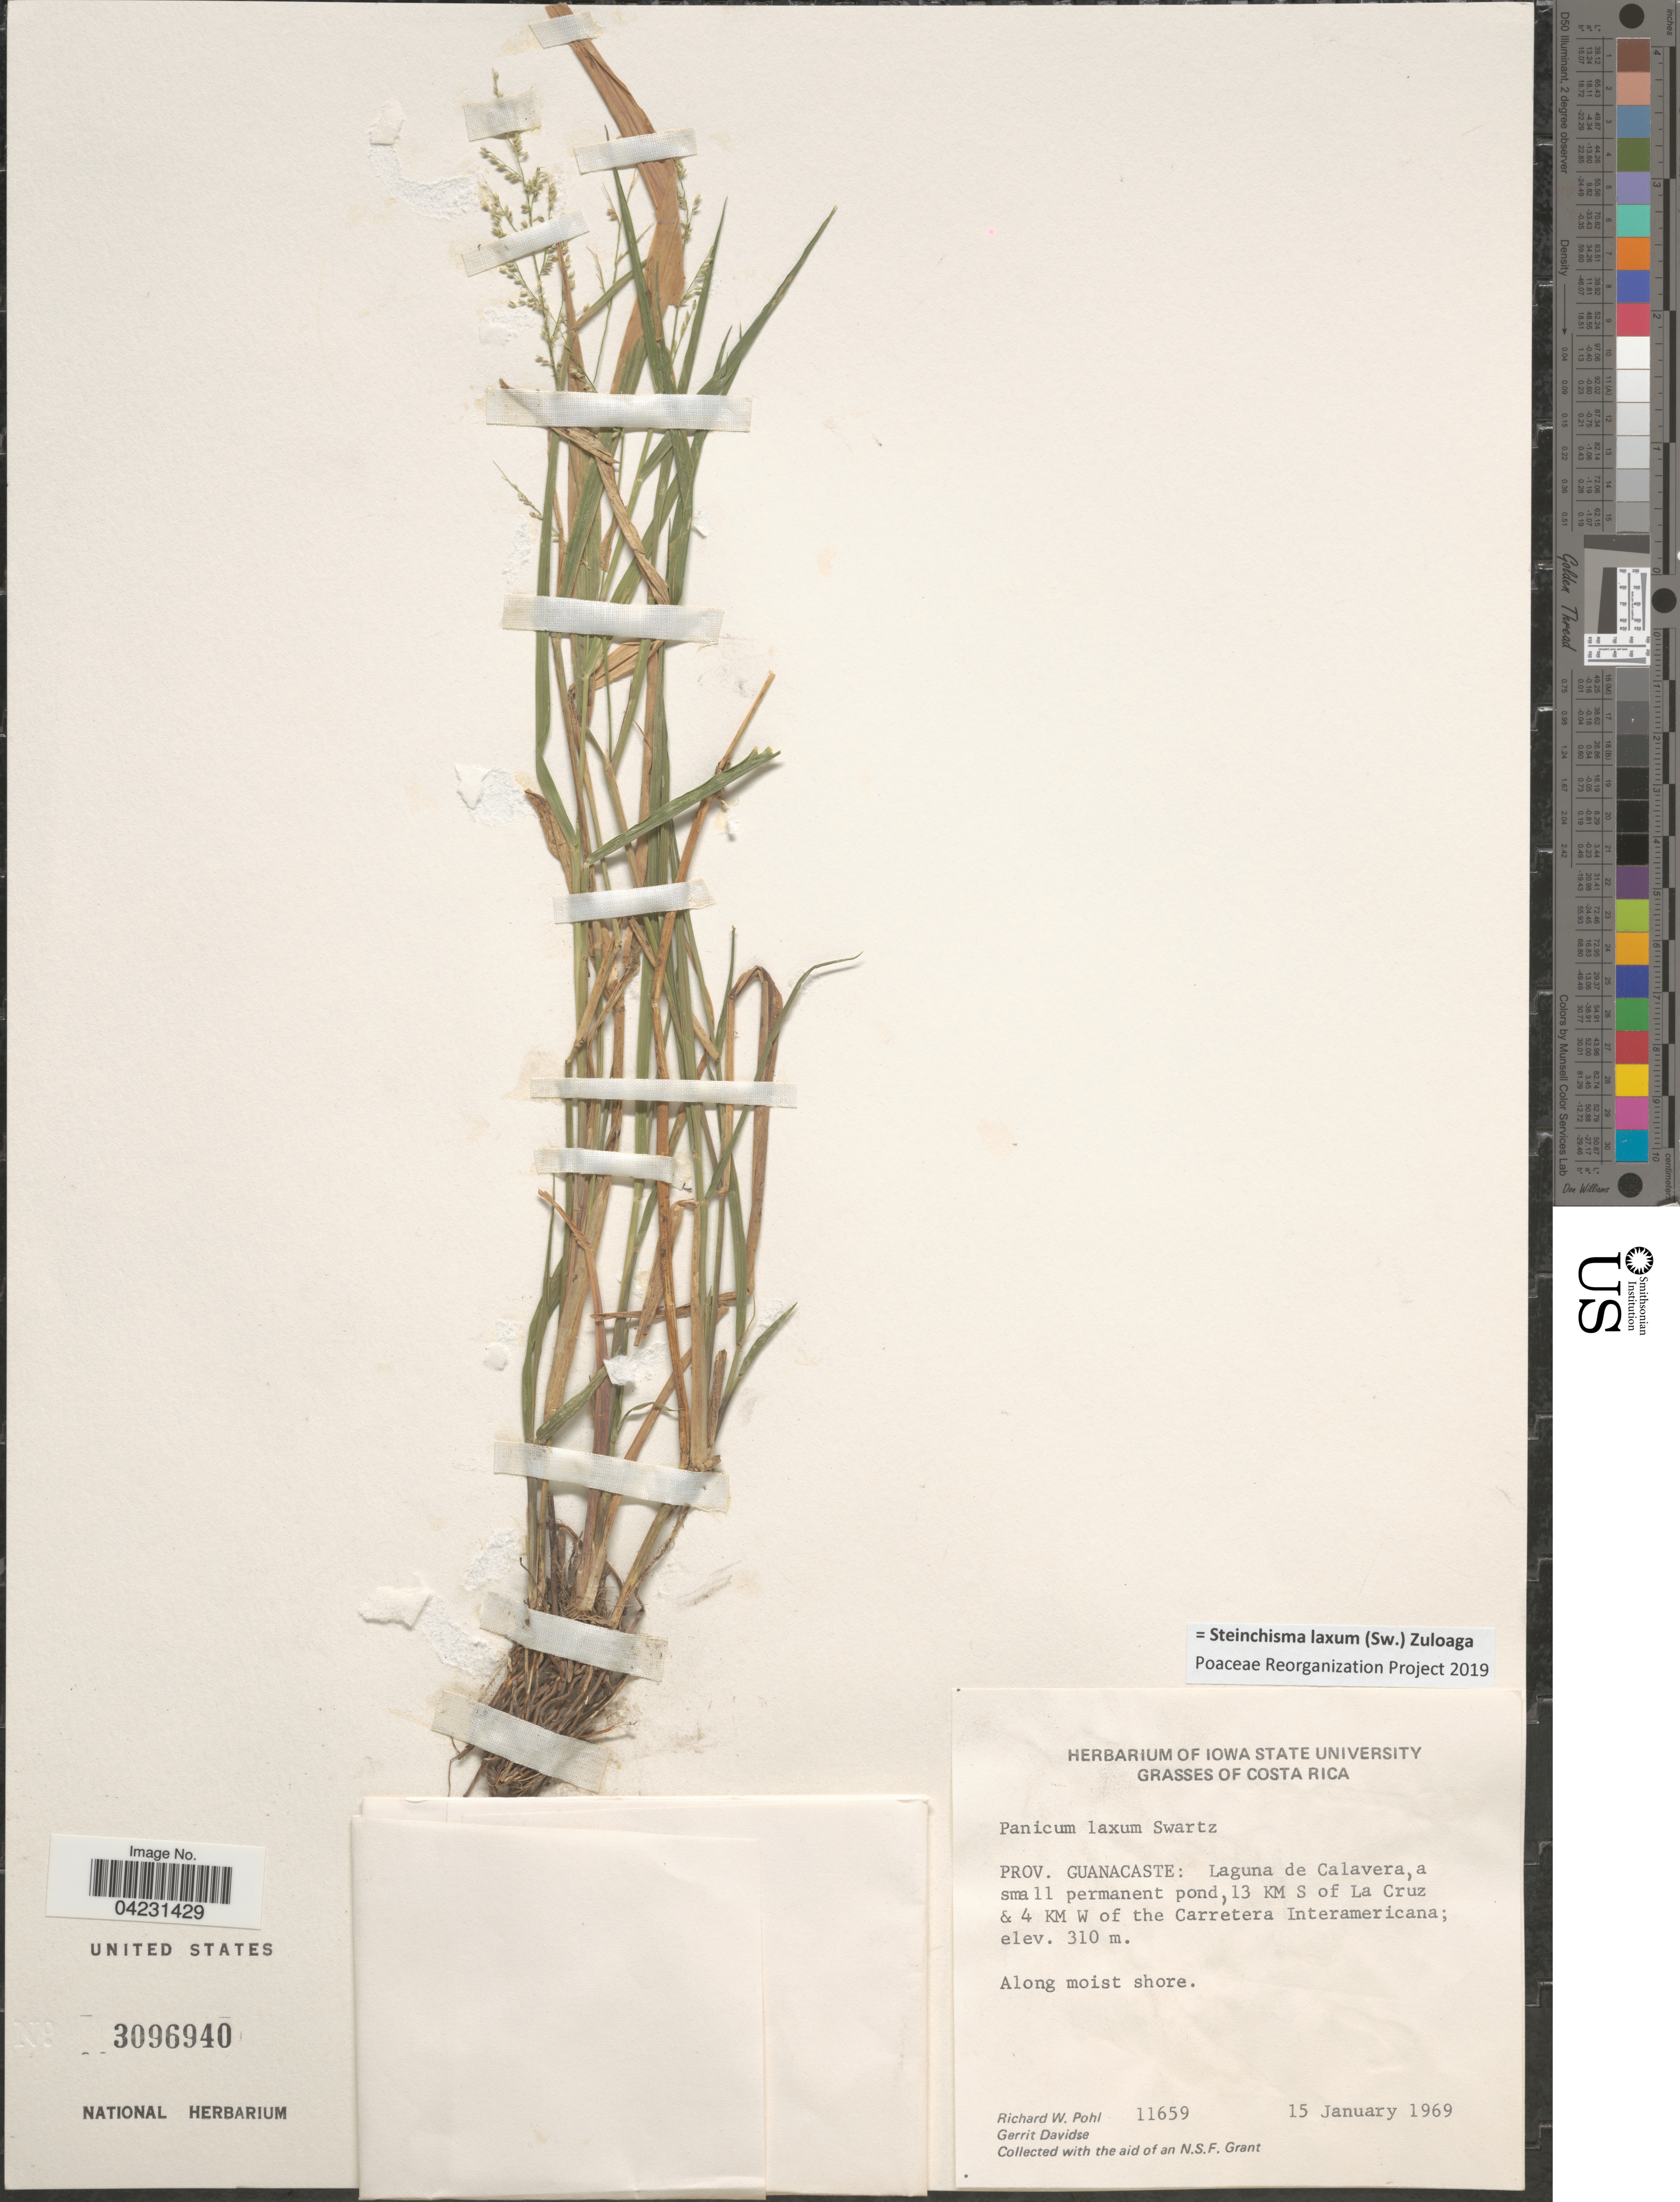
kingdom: Plantae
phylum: Tracheophyta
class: Liliopsida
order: Poales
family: Poaceae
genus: Steinchisma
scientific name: Steinchisma laxum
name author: (Sw.) Zuloaga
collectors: R. W. Pohl & G. Davidse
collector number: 11659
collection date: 1969-01-15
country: Costa Rica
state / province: Guanacaste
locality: Laguna de Calavera, a small permanent pond, 13 KM S of La Cruz & 4 KM W of the Carretera Interamericana.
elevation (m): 310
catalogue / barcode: US 3096940